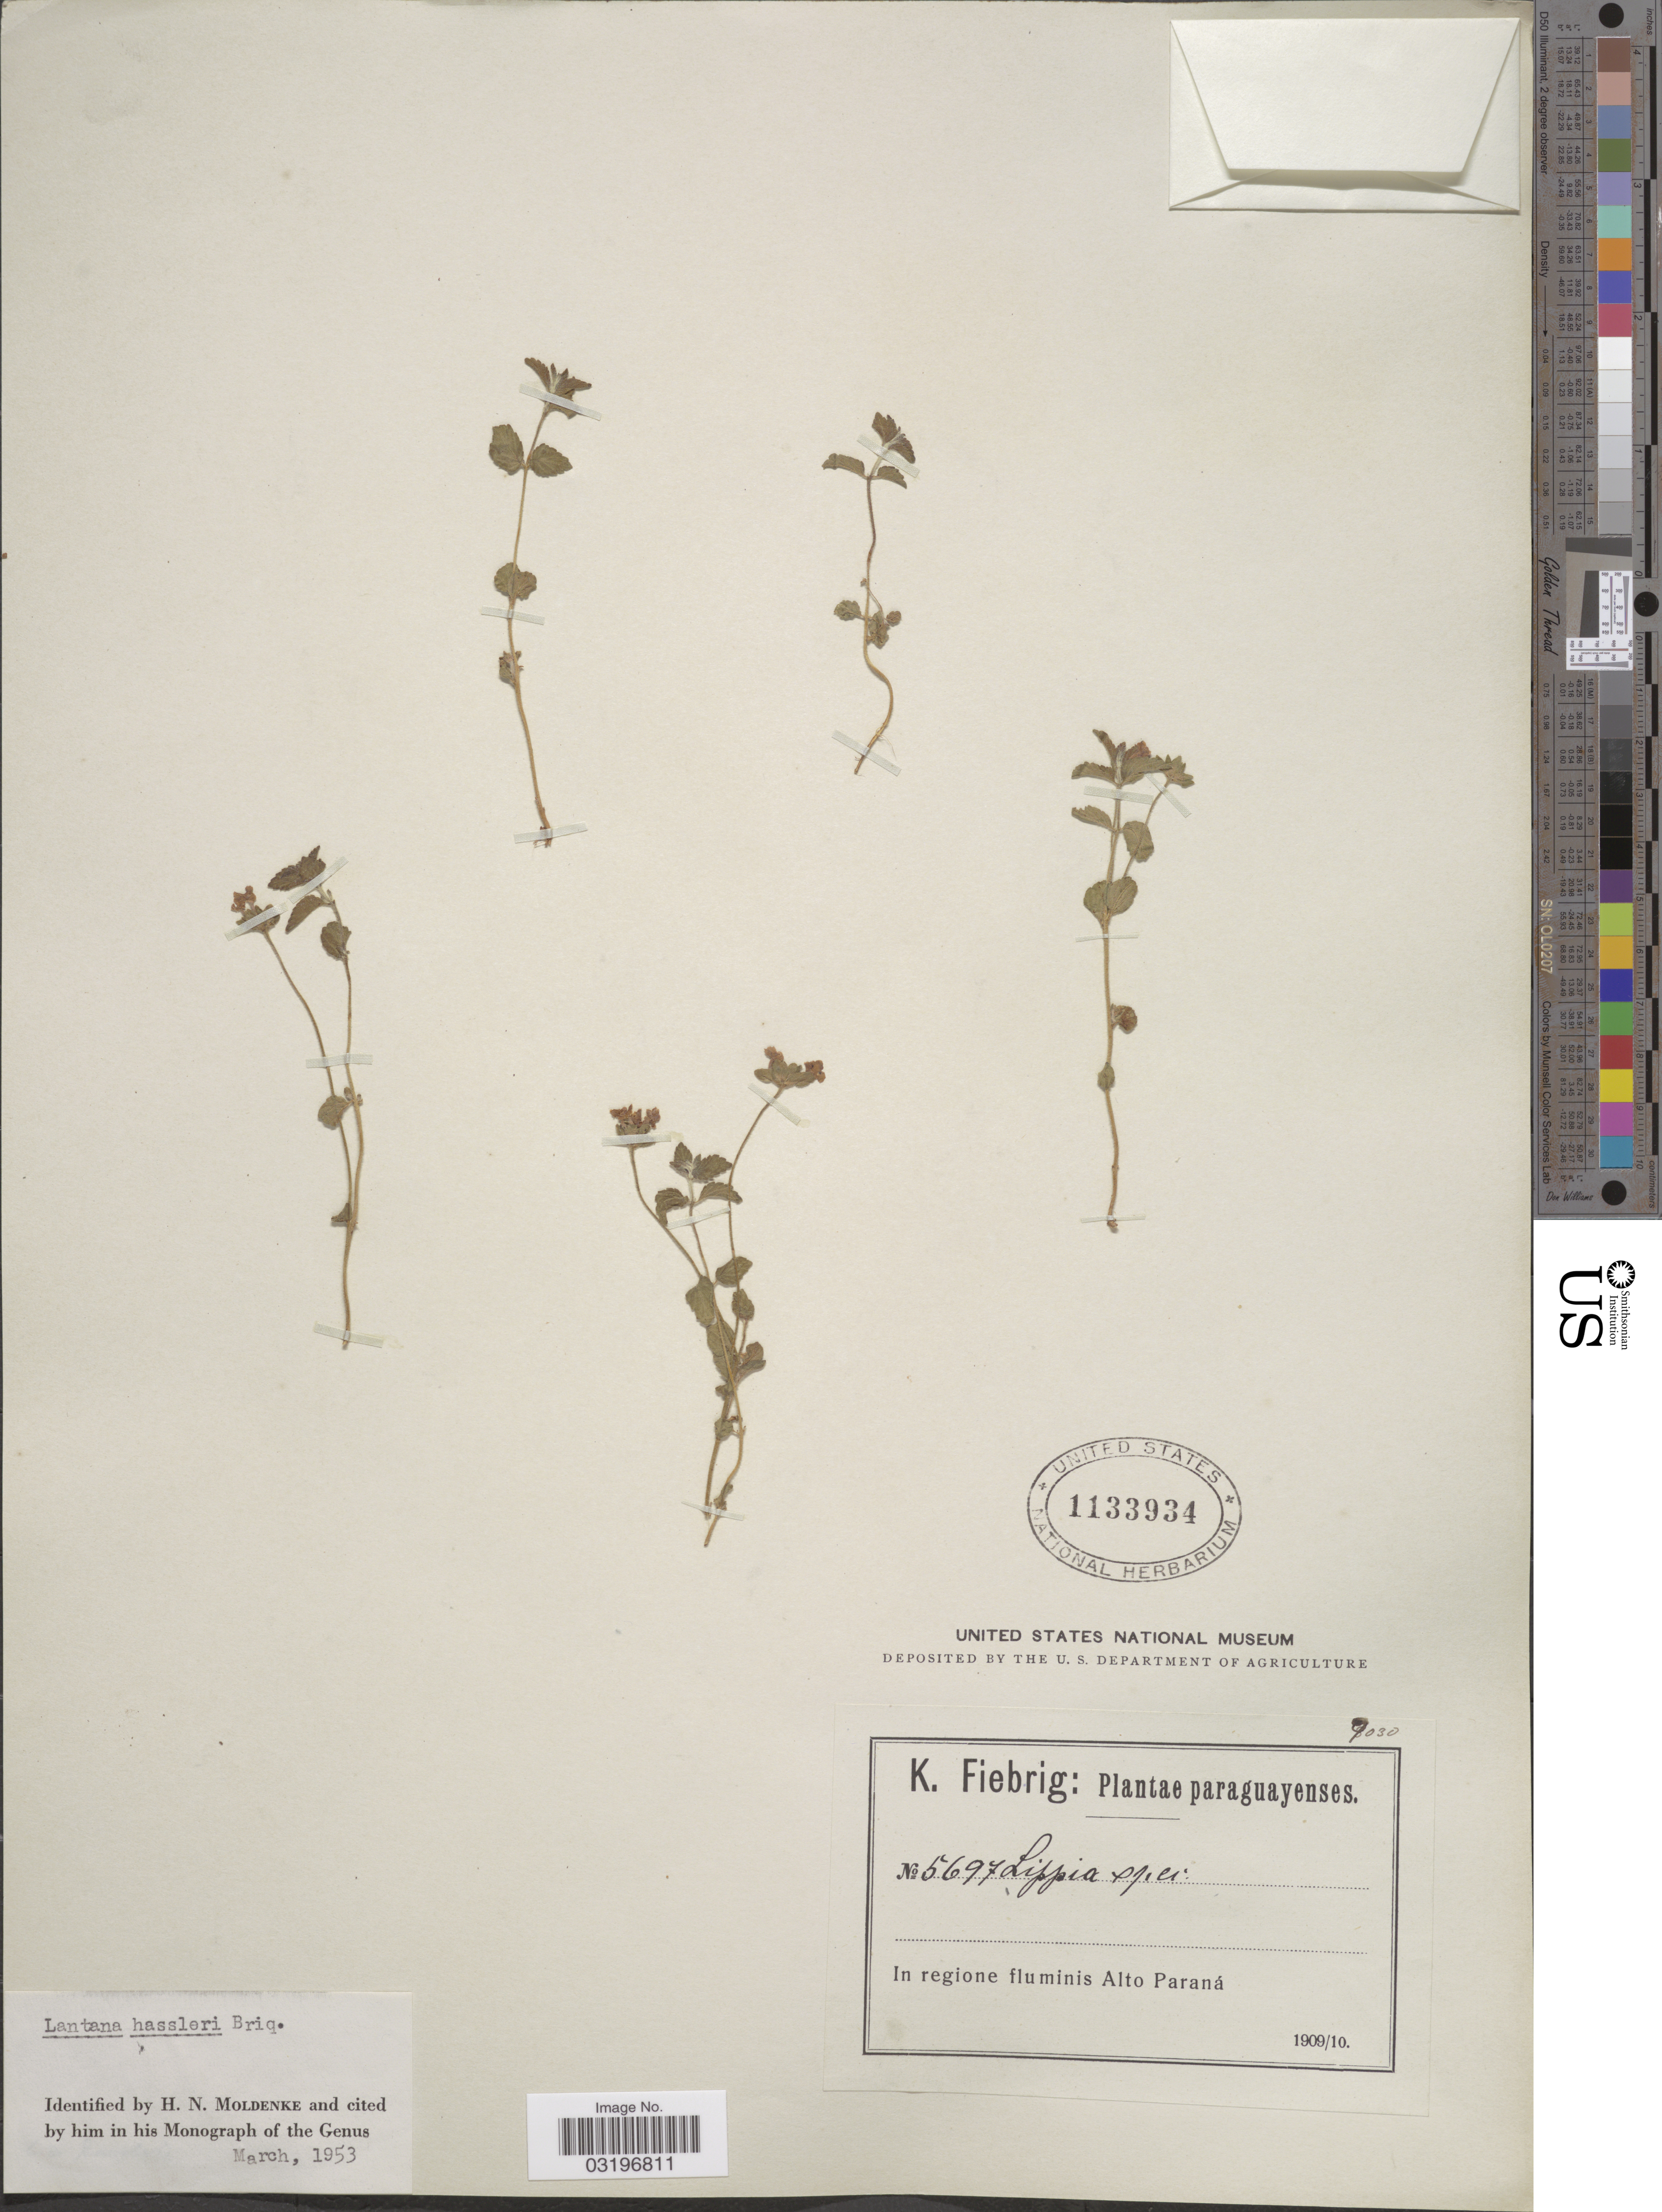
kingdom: Plantae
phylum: Tracheophyta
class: Magnoliopsida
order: Lamiales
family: Verbenaceae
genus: Lantana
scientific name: Lantana hassleri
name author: Briq.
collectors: K. Fiebrig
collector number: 5697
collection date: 1909/1910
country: Paraguay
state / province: Alto Parana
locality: In regione fluminis Alto Paraná.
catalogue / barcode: US 1133934